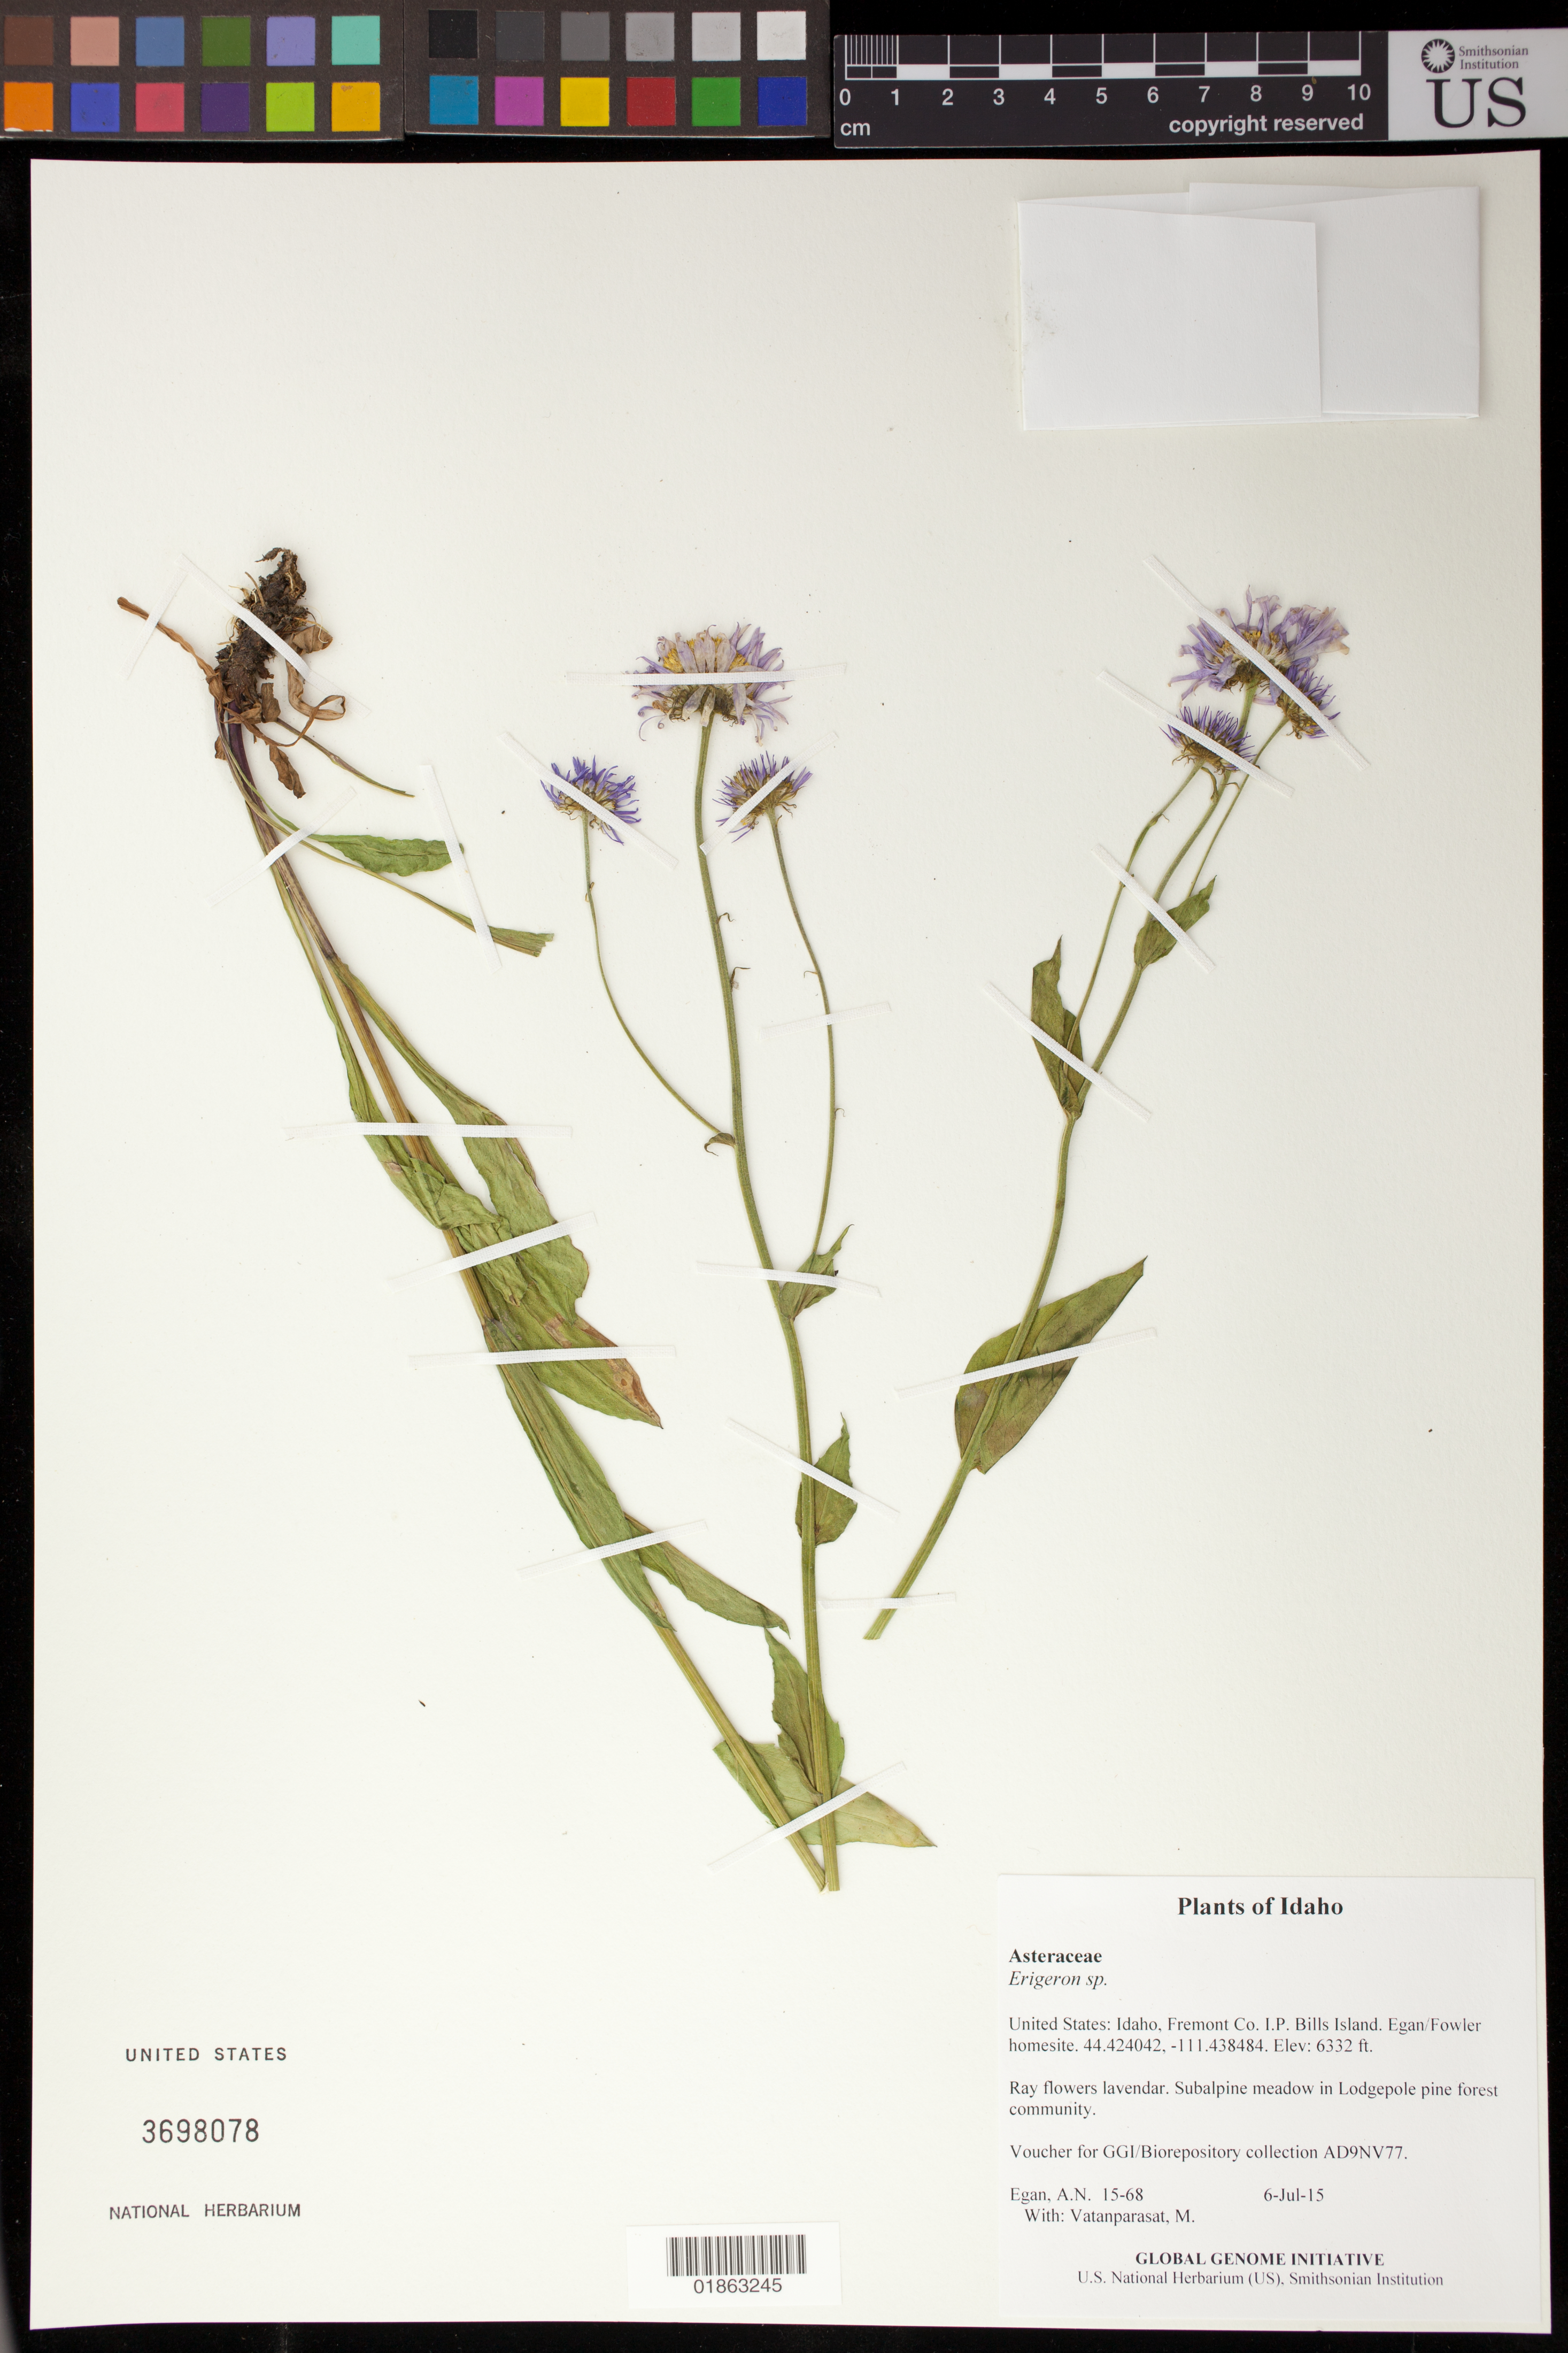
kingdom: Plantae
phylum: Tracheophyta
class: Magnoliopsida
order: Asterales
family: Asteraceae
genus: Erigeron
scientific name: Erigeron sp.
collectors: A. N. Egan & M. Vatanparasat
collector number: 15-68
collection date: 2015-07-06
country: United States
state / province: Idaho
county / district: Fremont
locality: I.P. Bills Island. Egan/Fowler homesite.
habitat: Subalpine meadow in Lodgepole pine forest community.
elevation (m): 1930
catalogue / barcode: US 3698078